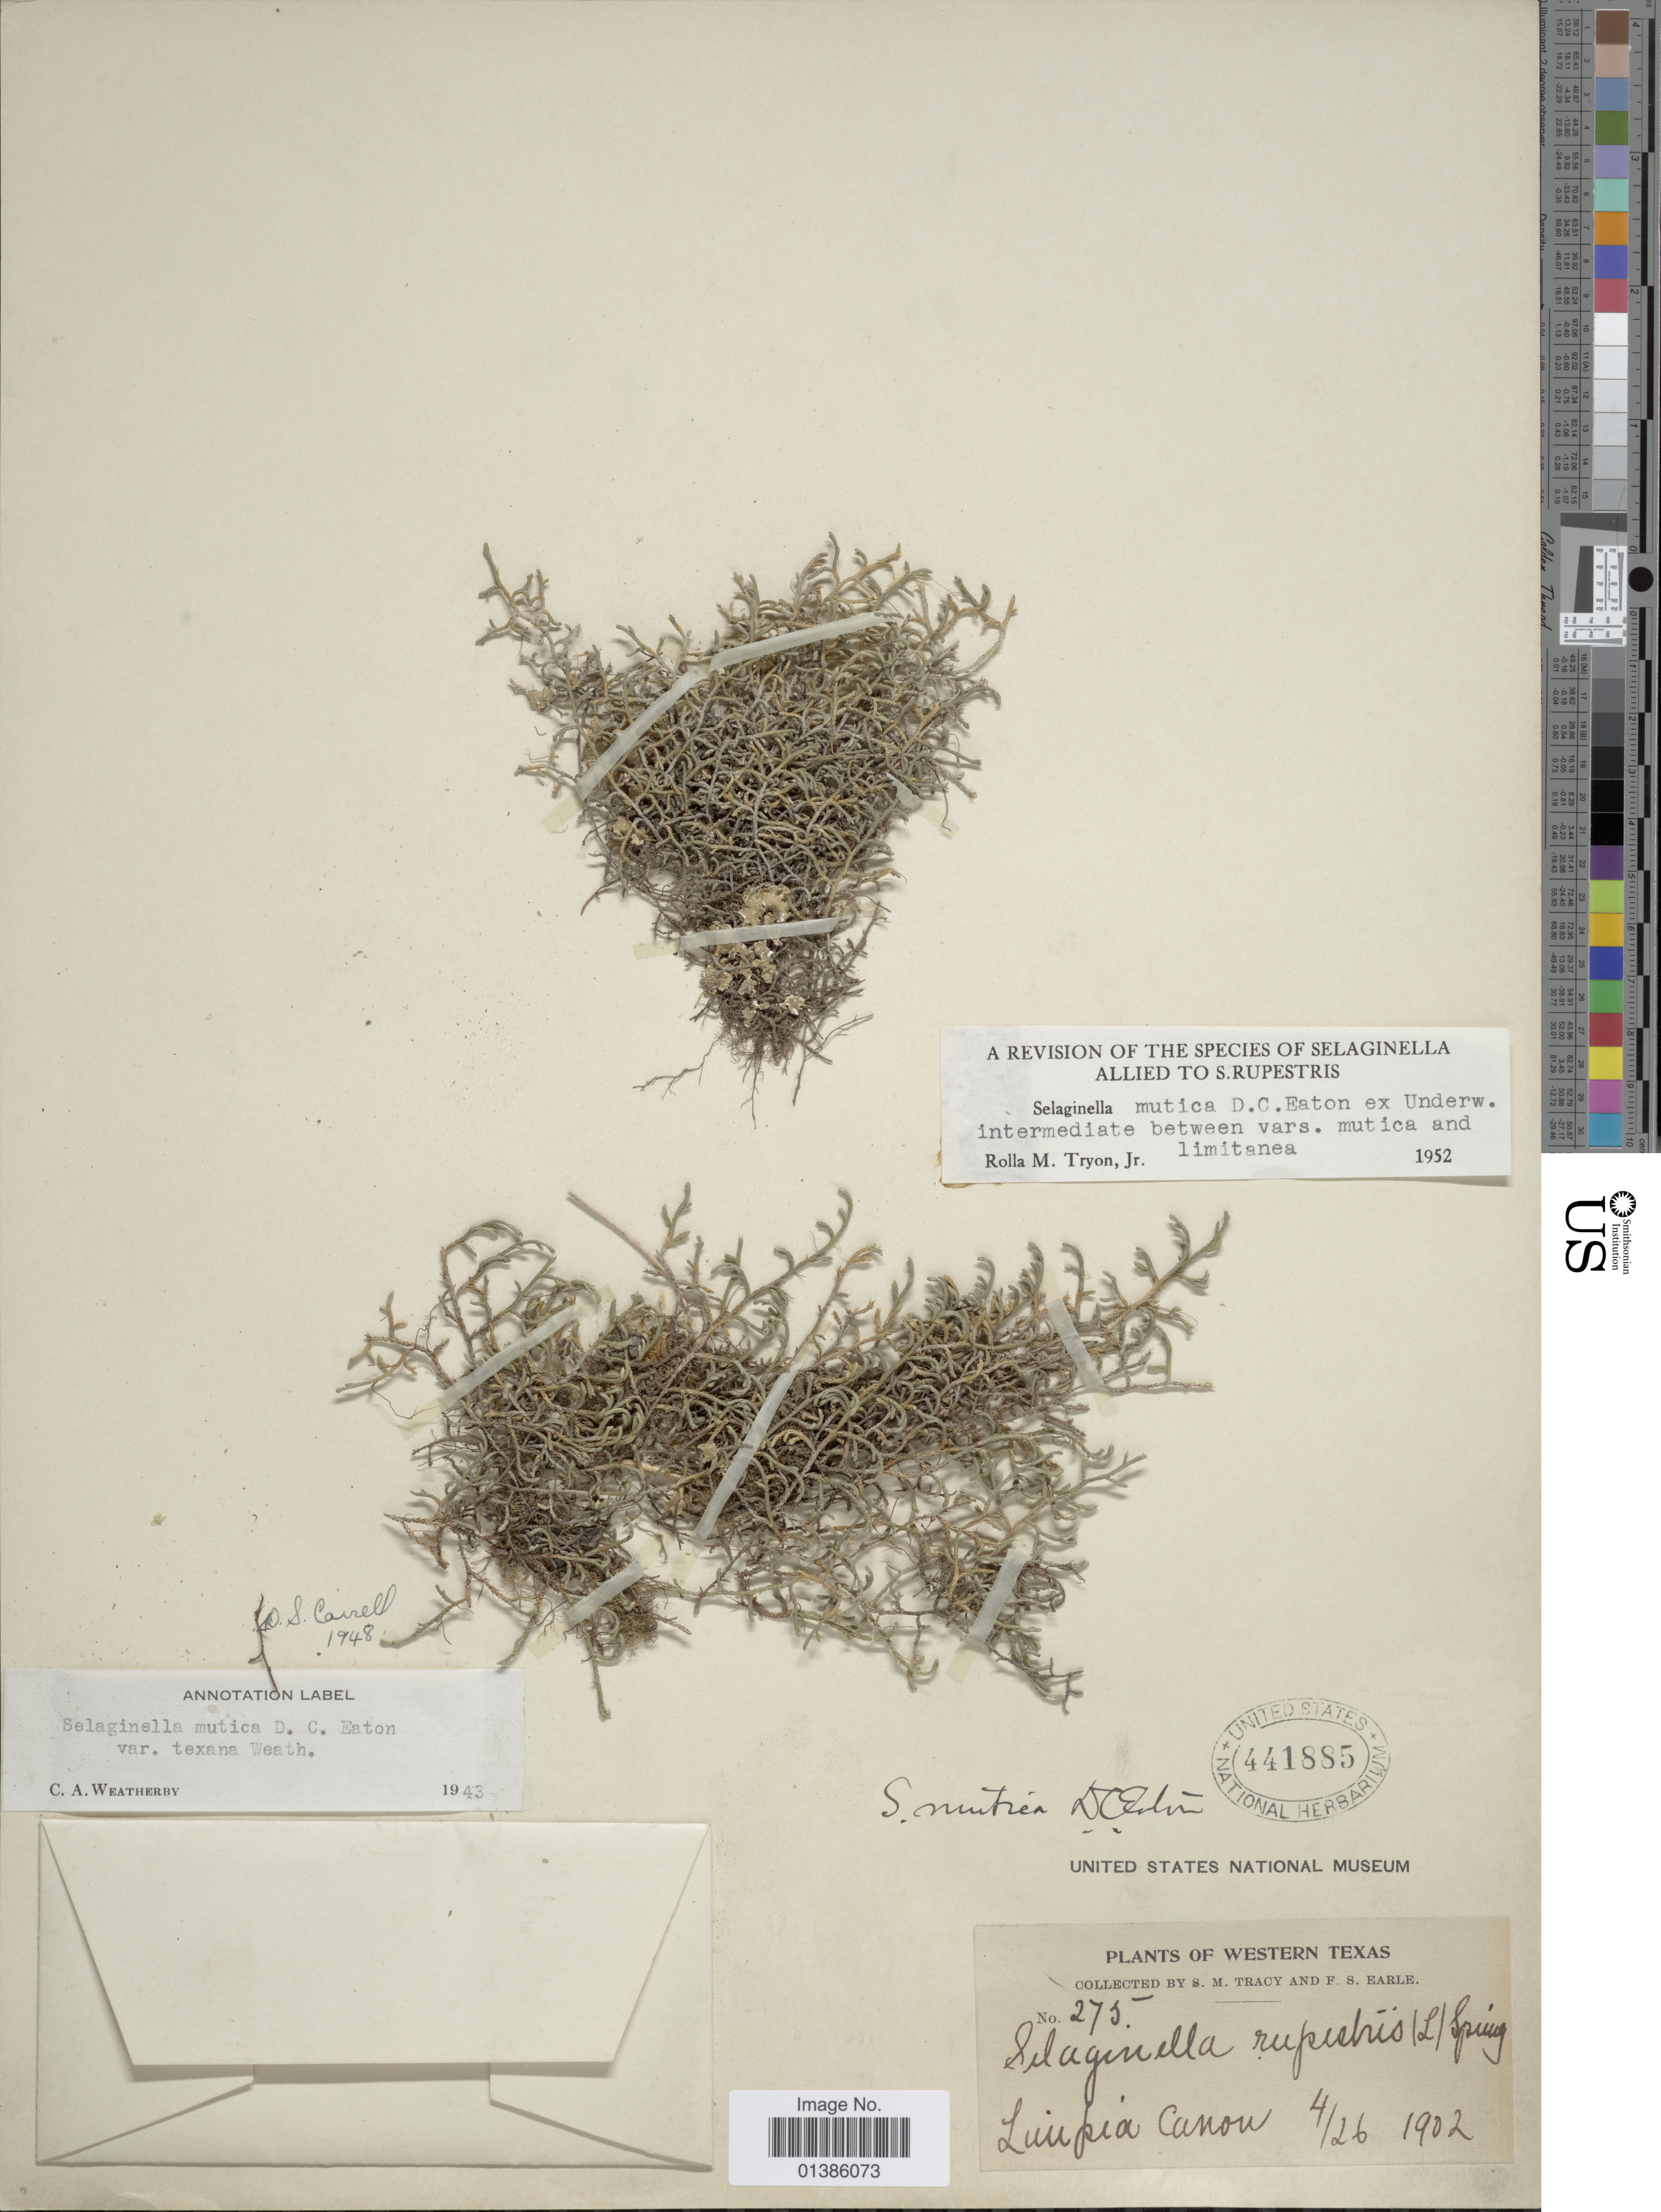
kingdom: Plantae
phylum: Tracheophyta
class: Lycopodiopsida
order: Selaginellales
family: Selaginellaceae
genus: Selaginella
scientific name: Selaginella mutica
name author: D.C. Eaton in Underw.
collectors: S. M. Tracy & F. S. Earle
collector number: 275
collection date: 1902-04-26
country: United States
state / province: Texas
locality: Western Texas. Limpia Canon.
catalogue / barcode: US 441885